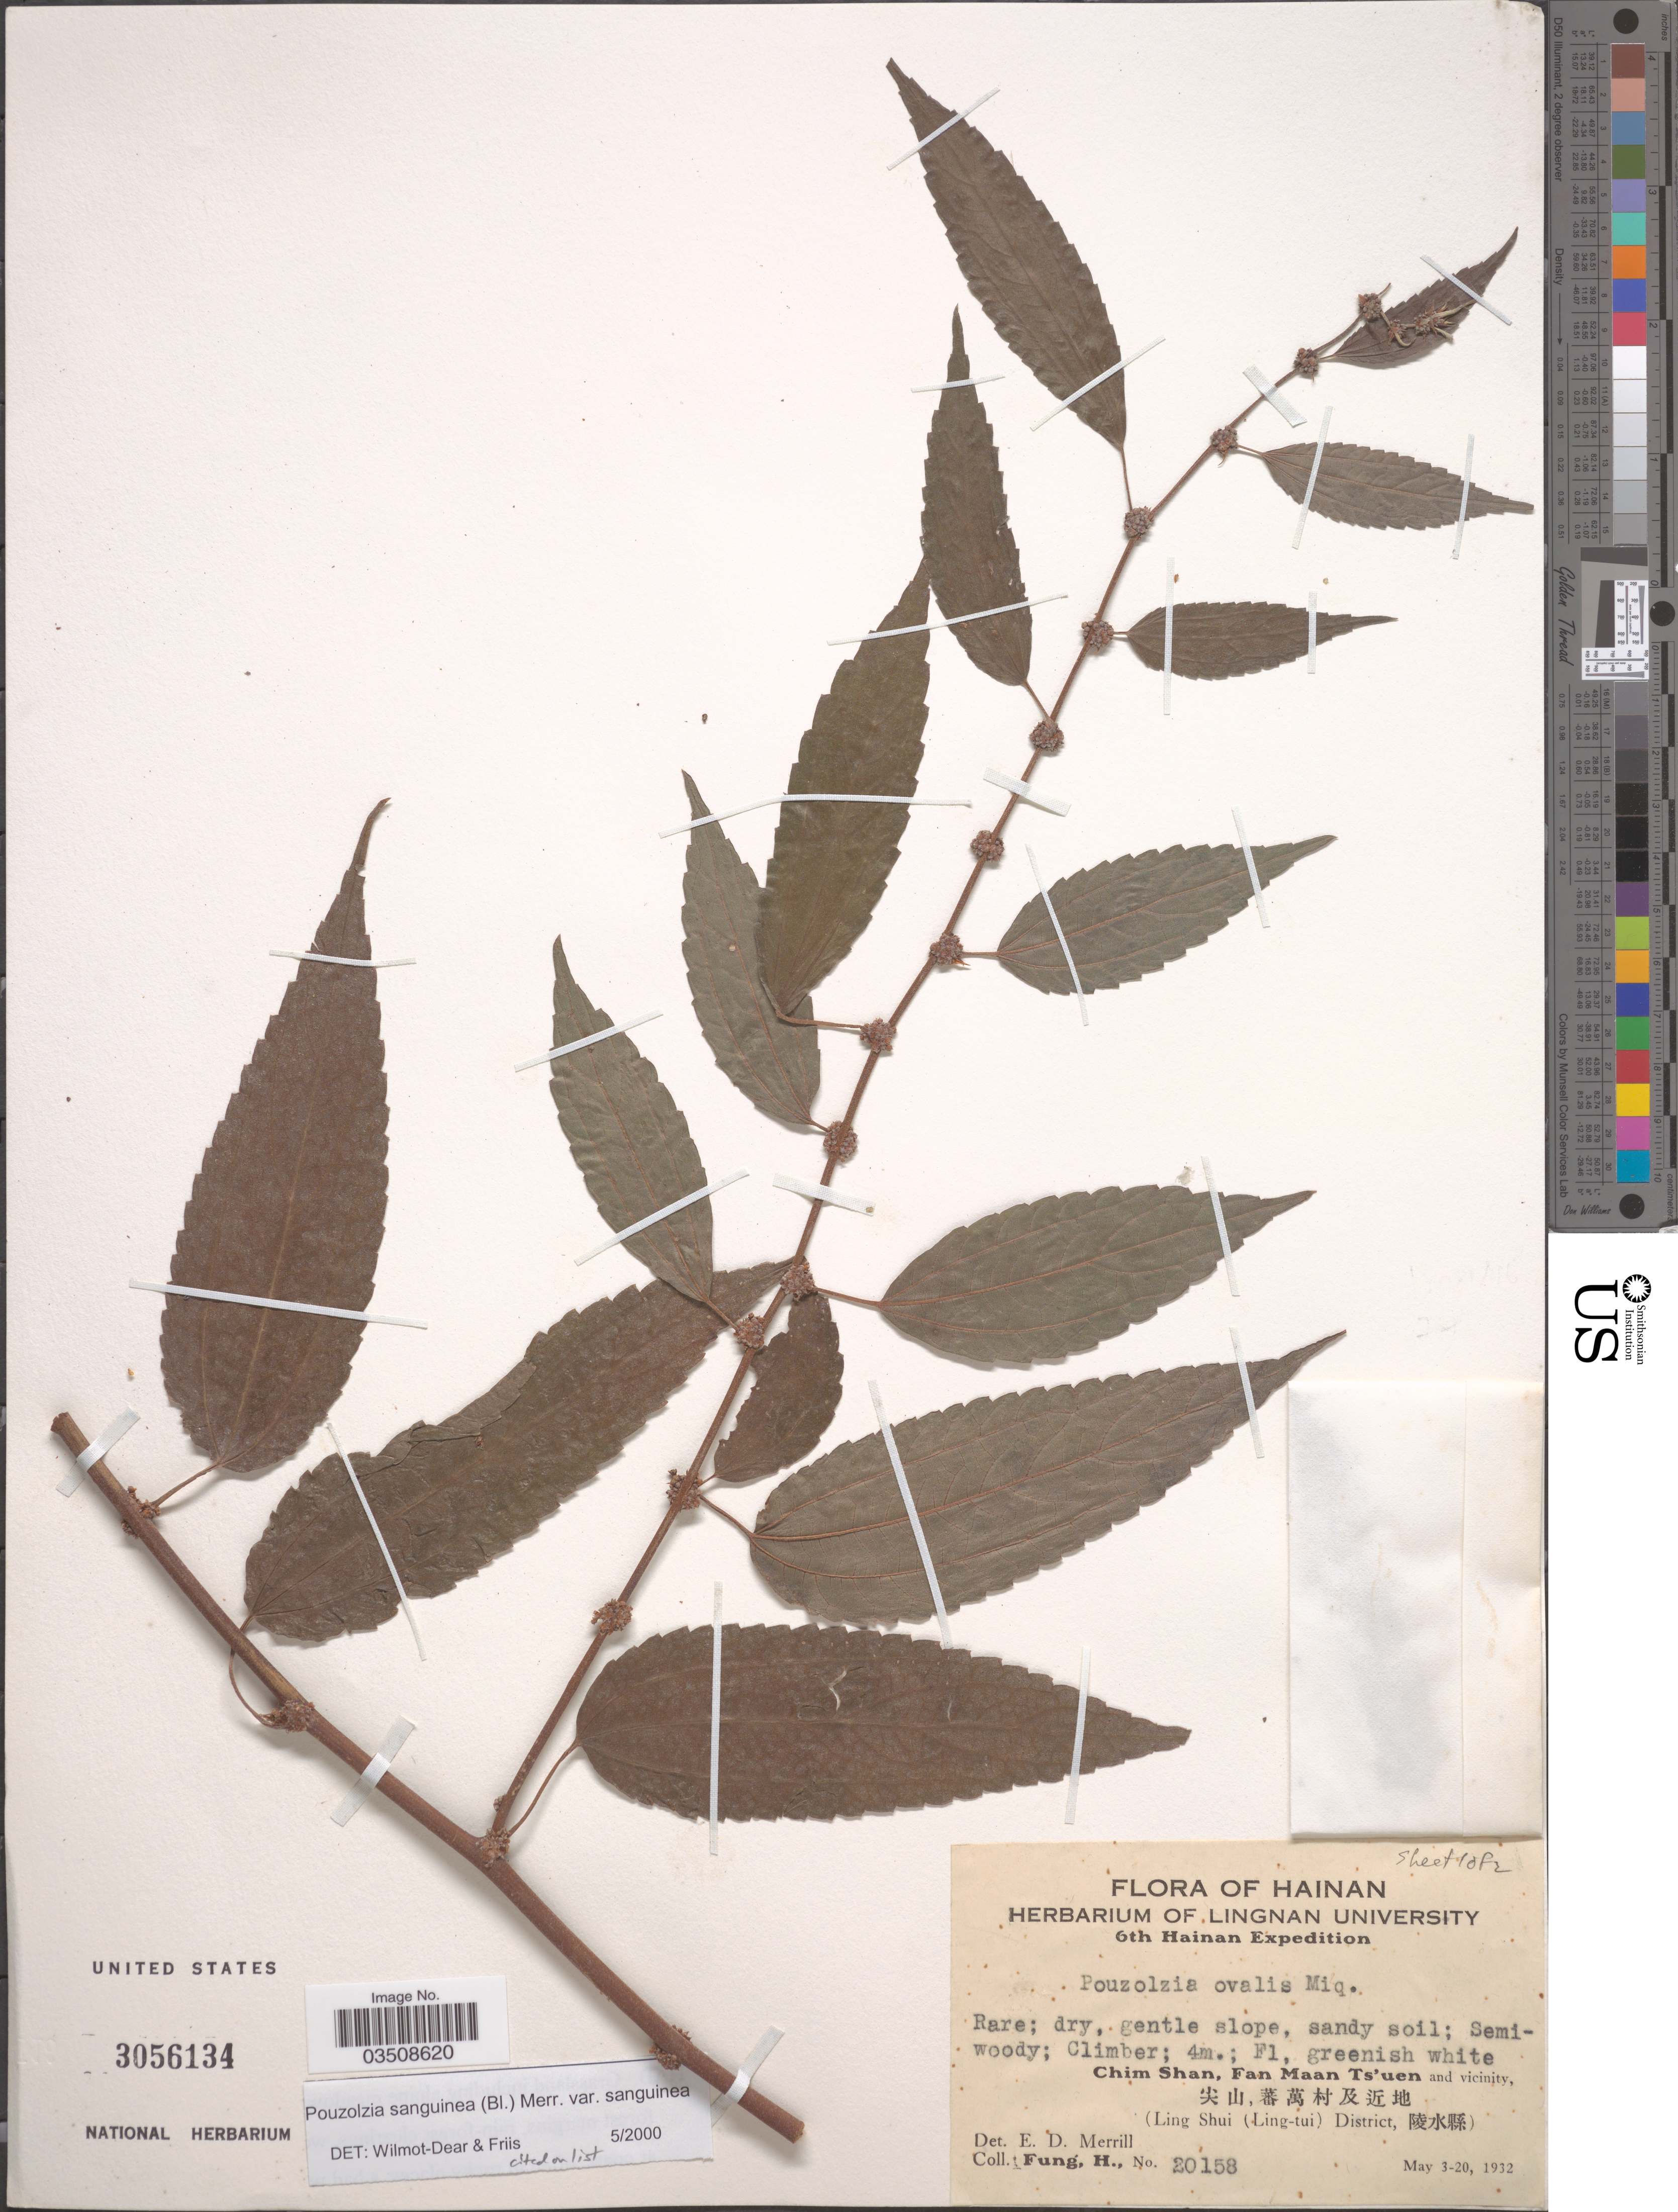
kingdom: Plantae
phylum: Tracheophyta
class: Magnoliopsida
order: Rosales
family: Urticaceae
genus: Pouzolzia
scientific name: Pouzolzia sanguinea var. sanguinea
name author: (Blume) Merr.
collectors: H. Fung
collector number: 20158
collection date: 1932-05-03/1932-05-20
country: China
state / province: Hainan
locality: Chim Shan, Fan Maan Ts'uen and vicinity, X, X. (Ling Shui (Ling-tui) District, X).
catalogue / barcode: US 3056134